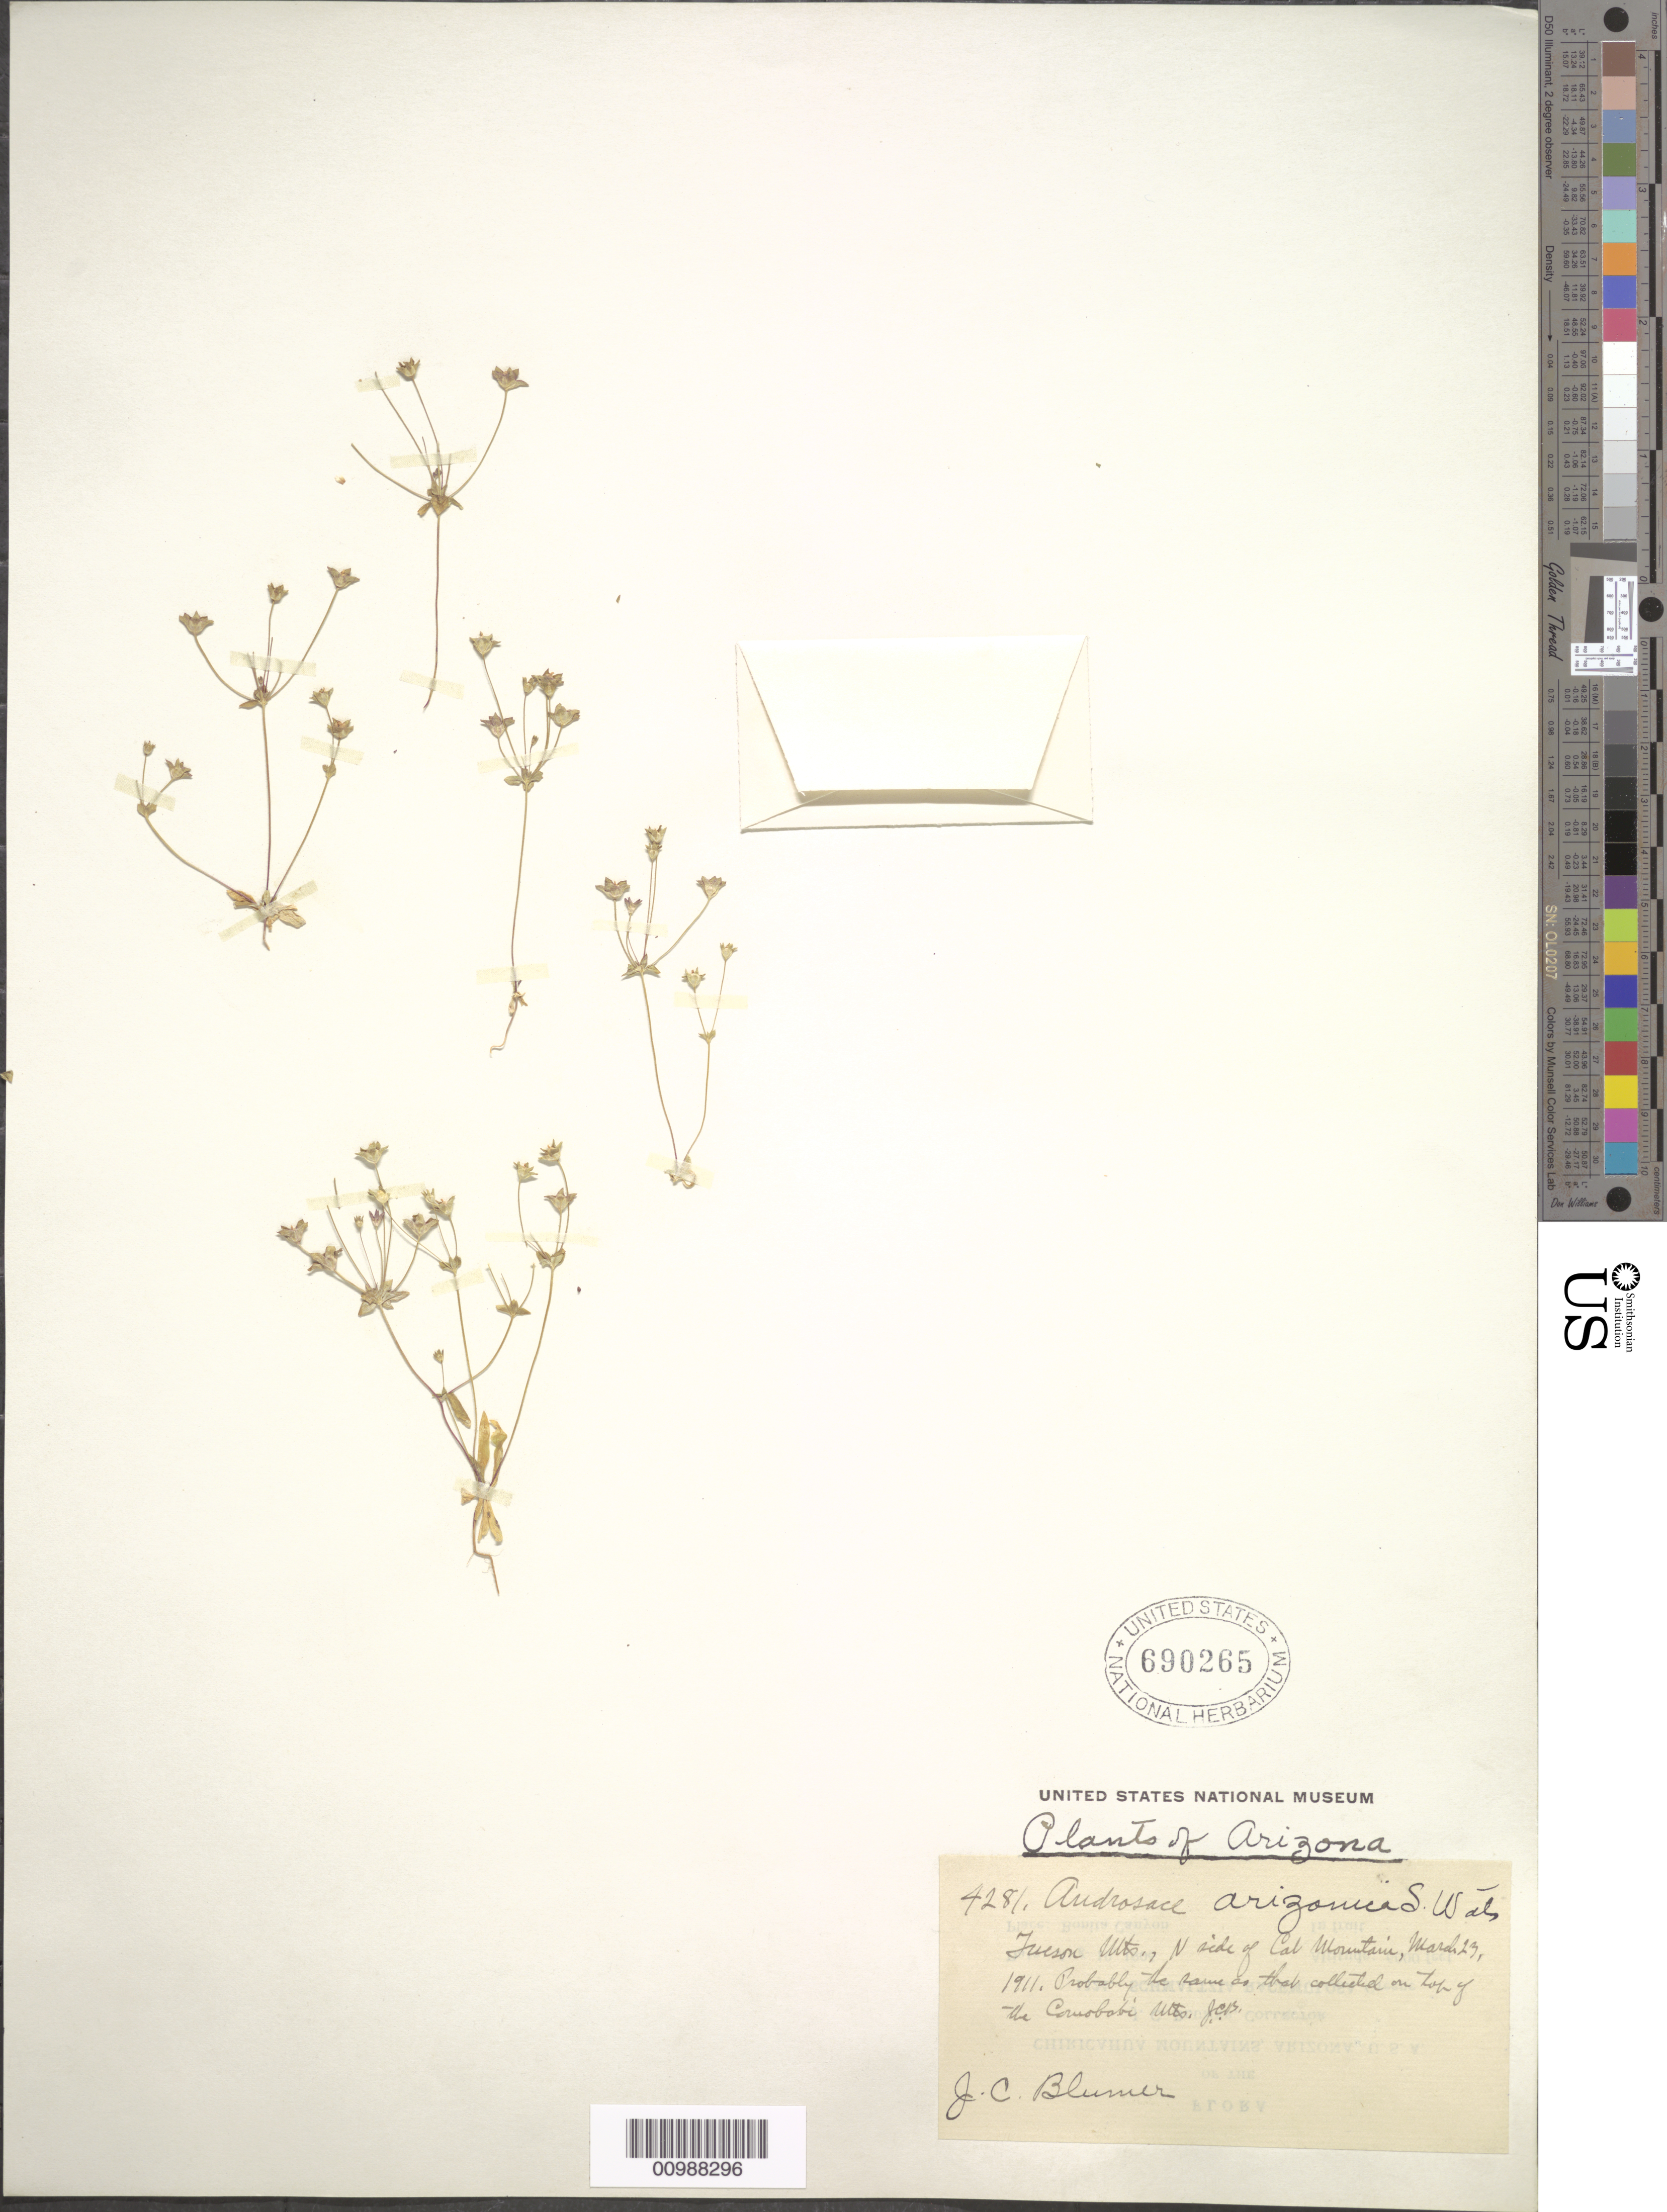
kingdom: Plantae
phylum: Tracheophyta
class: Magnoliopsida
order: Ericales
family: Primulaceae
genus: Androsace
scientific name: Androsace septentrionalis var. glandulosa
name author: (Wooton & Standl.) H. St. John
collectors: J. C. Blumer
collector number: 4281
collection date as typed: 23 Mar 1911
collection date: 1911-03-23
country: United States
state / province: Arizona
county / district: Pima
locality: Tucson Mountains, north side of Col. Mountains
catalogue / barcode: US 690265